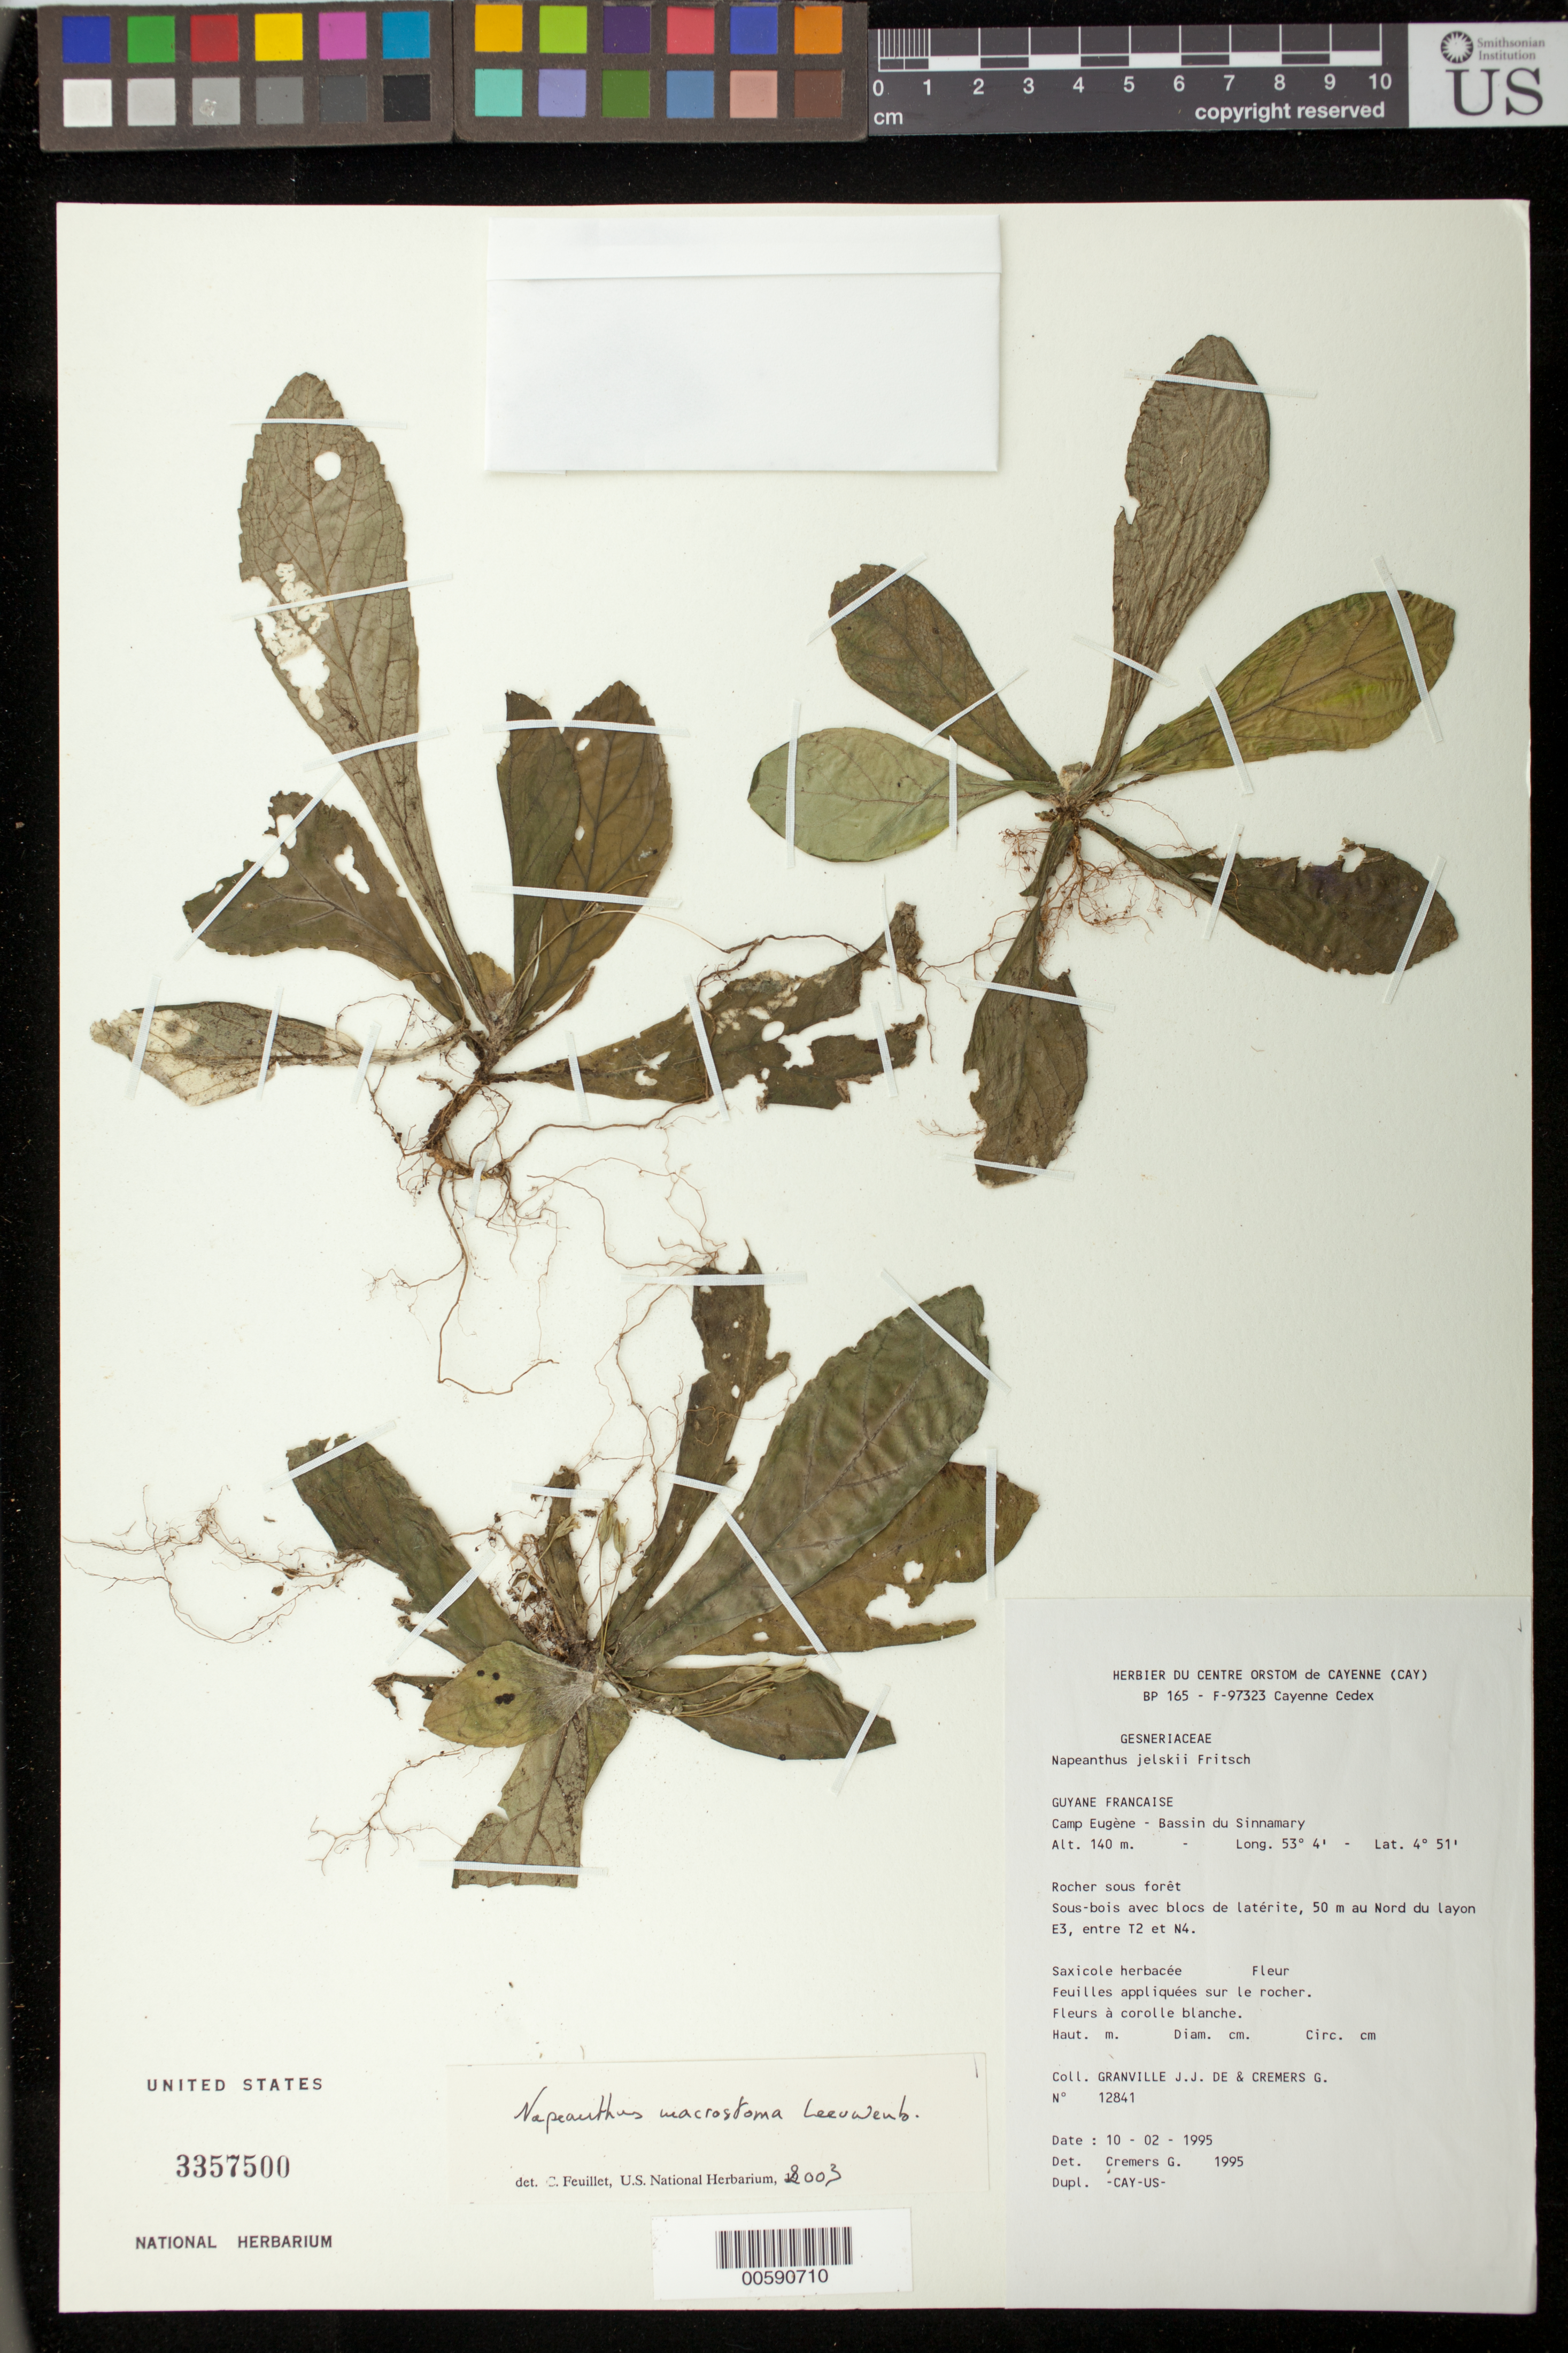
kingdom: Plantae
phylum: Tracheophyta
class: Magnoliopsida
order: Lamiales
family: Gesneriaceae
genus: Napeanthus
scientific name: Napeanthus macrostoma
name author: Leeuwenb.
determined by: Feuillet, C.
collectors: J.-J. de Granville & G. Cremers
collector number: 12841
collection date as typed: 10 Feb 1995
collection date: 1995-02-10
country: French Guiana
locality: Camp Eugène, bassin du Sinnamary, 50 m au Nord du layon E3, entre T2 et N4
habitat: Rocher sous forêt; sous-bois avec bloce de latérite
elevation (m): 140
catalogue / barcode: US 3357500